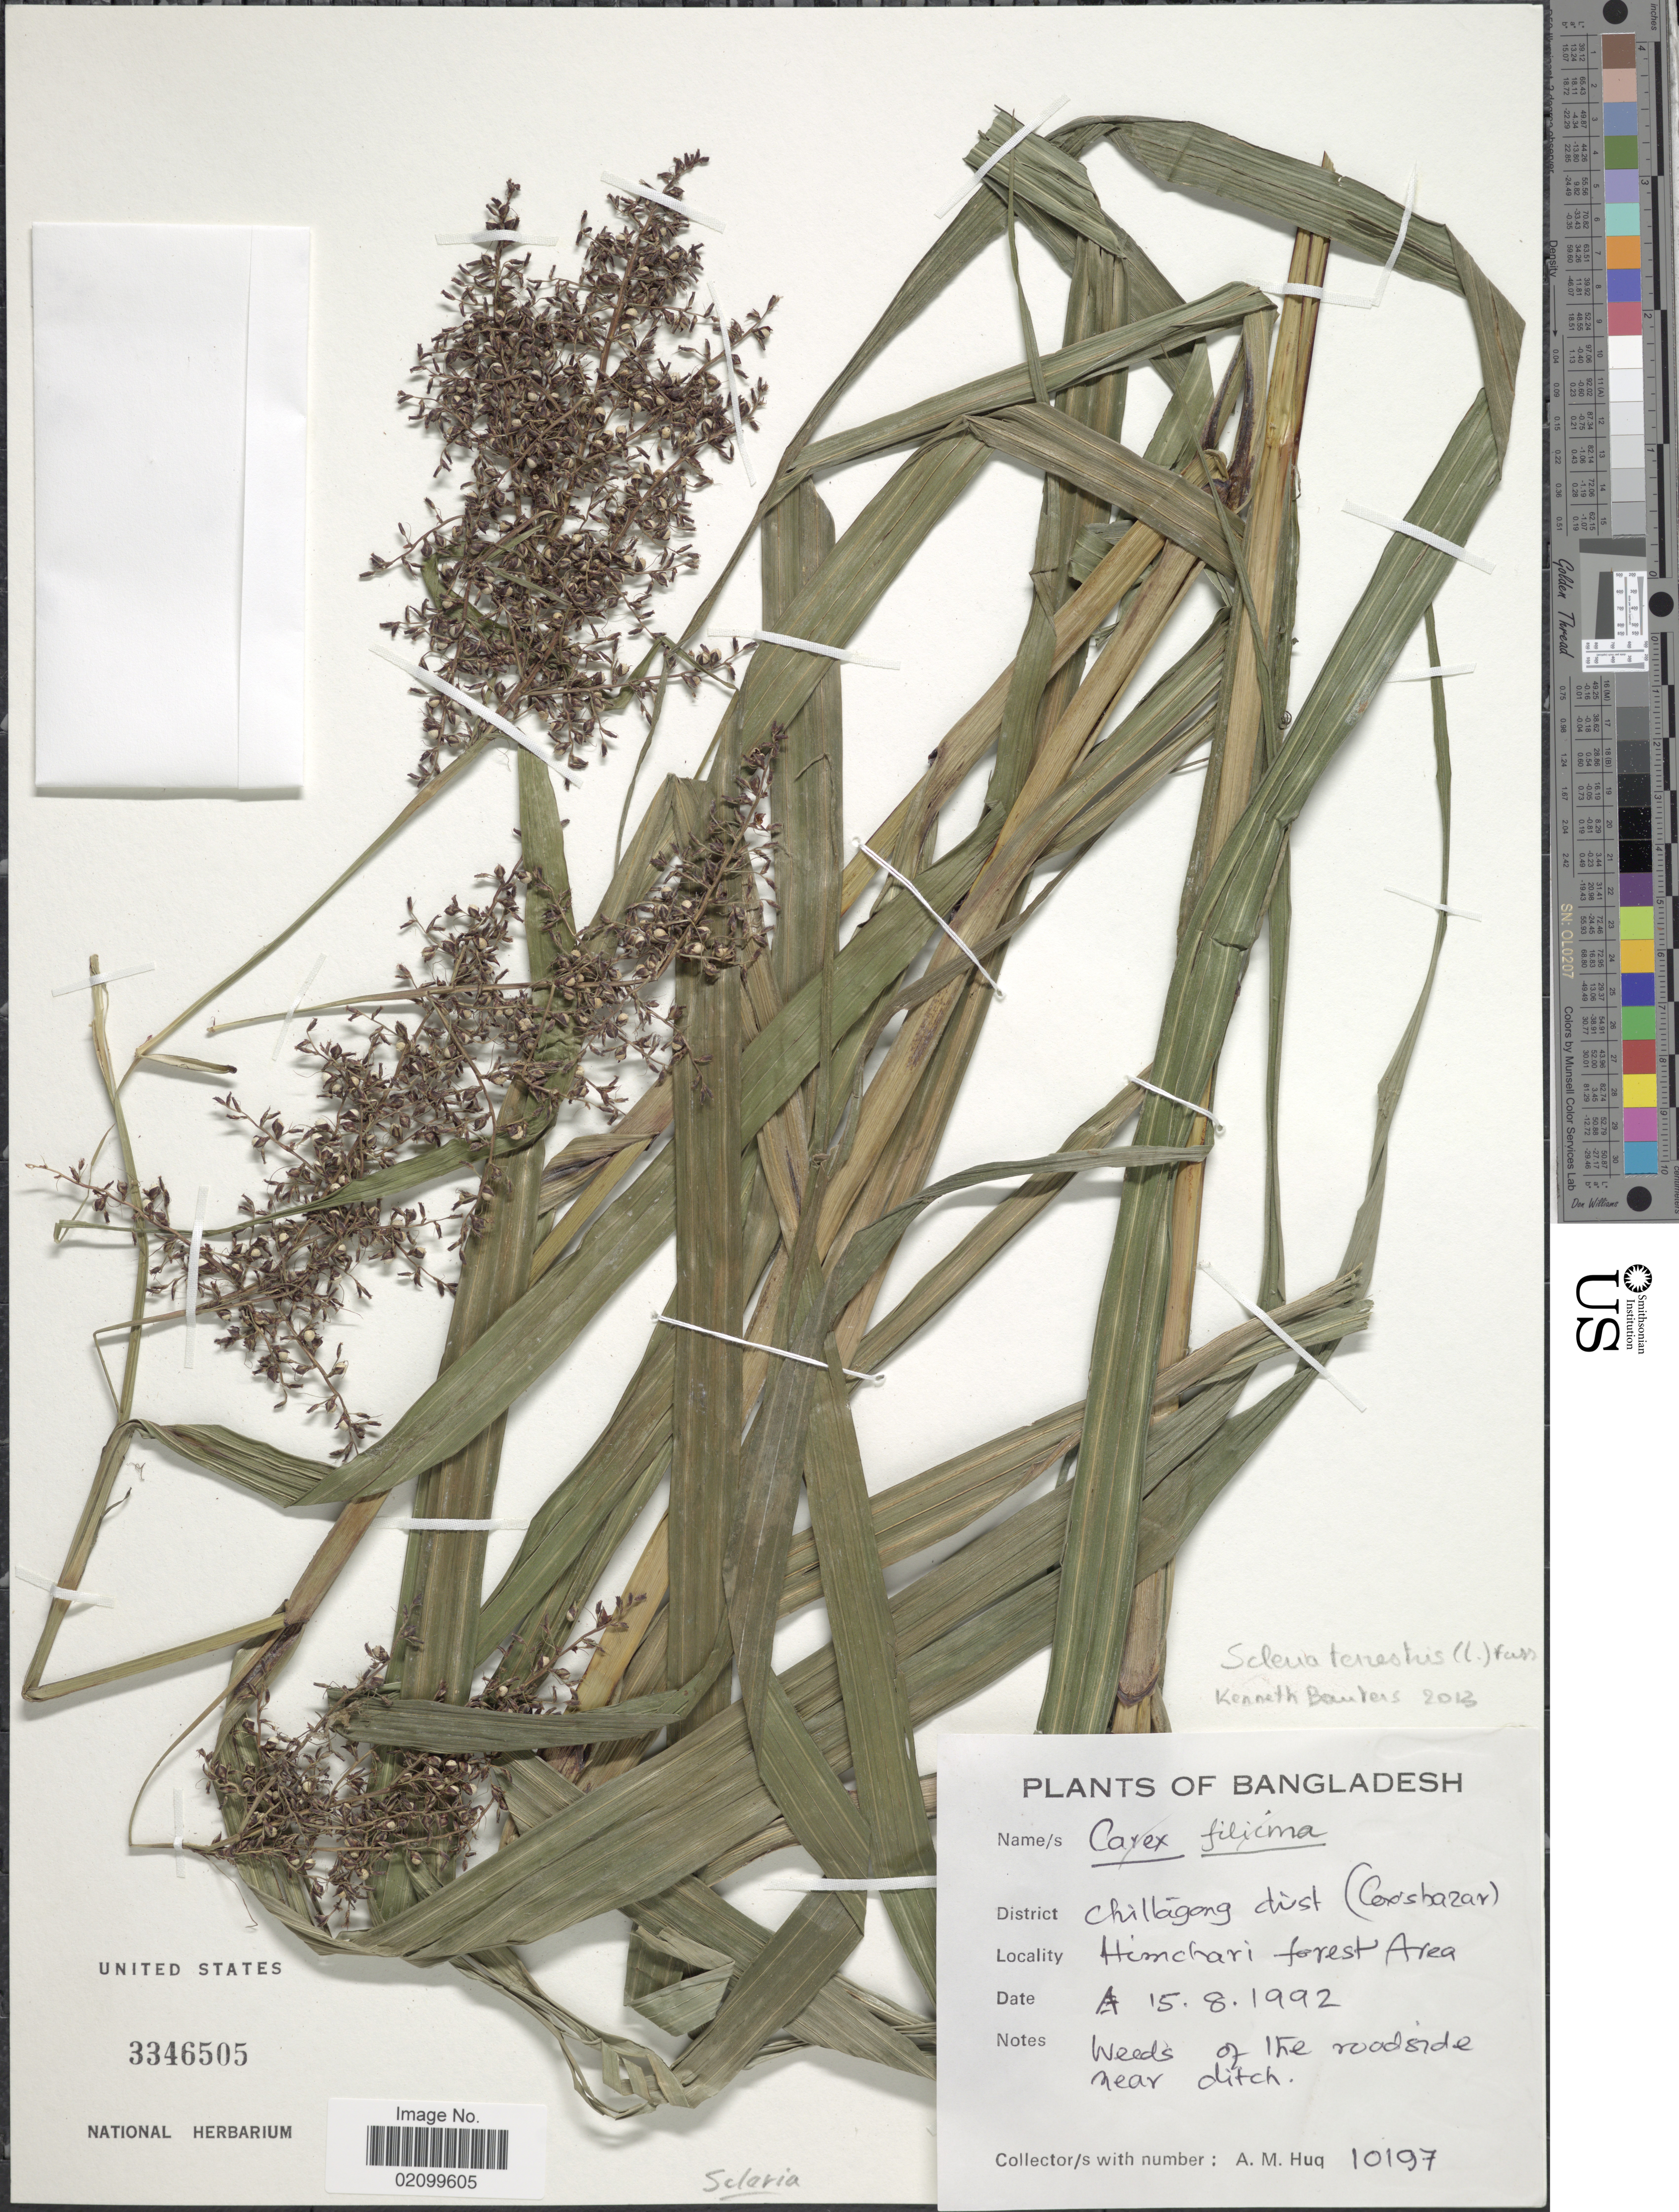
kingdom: Plantae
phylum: Tracheophyta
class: Liliopsida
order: Poales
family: Cyperaceae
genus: Scleria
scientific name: Scleria terrestris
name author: (L.) Fassett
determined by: Bauters, K.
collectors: A. M. Huq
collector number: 10197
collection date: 1992-08-15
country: Bangladesh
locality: District Chillagong dist (Coxshazar) Himchari forest Area [interpreted]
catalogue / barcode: US 3346505